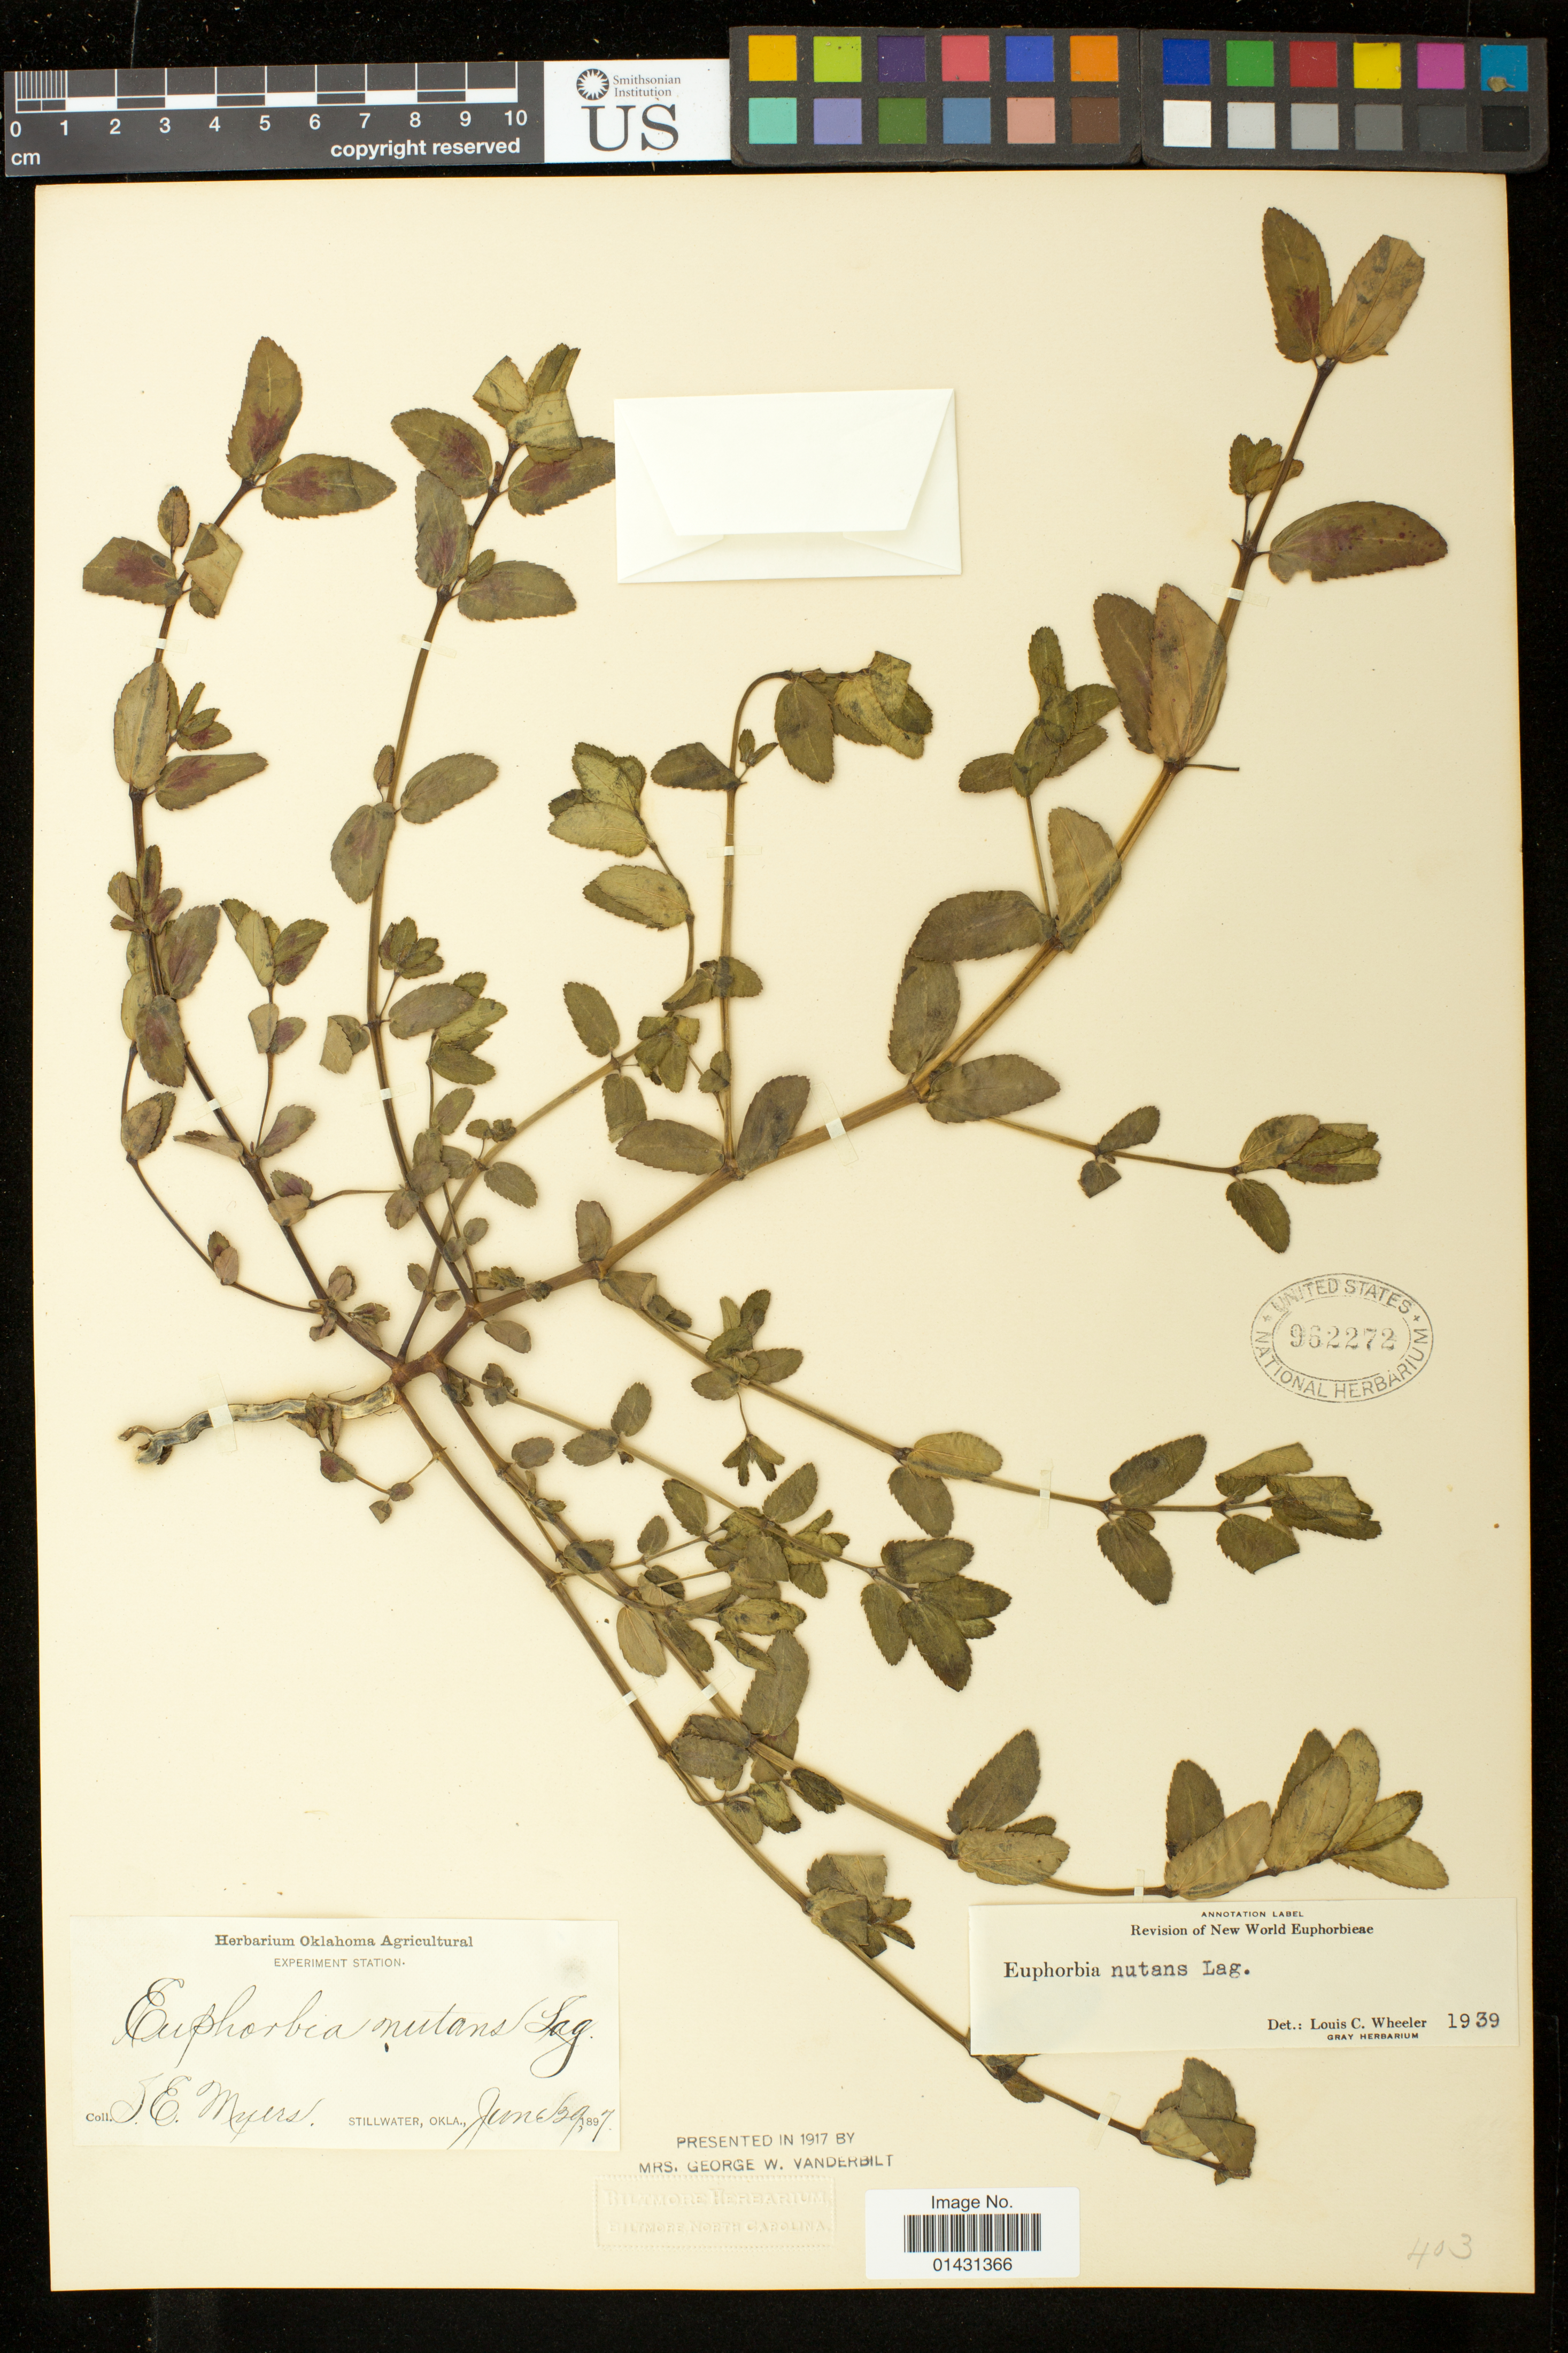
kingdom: Plantae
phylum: Tracheophyta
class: Magnoliopsida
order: Malpighiales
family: Euphorbiaceae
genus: Euphorbia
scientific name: Euphorbia maculata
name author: L.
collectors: S. Myers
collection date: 1897-06-29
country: United States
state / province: Oklahoma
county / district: Payne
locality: Stillwater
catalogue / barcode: US 962272